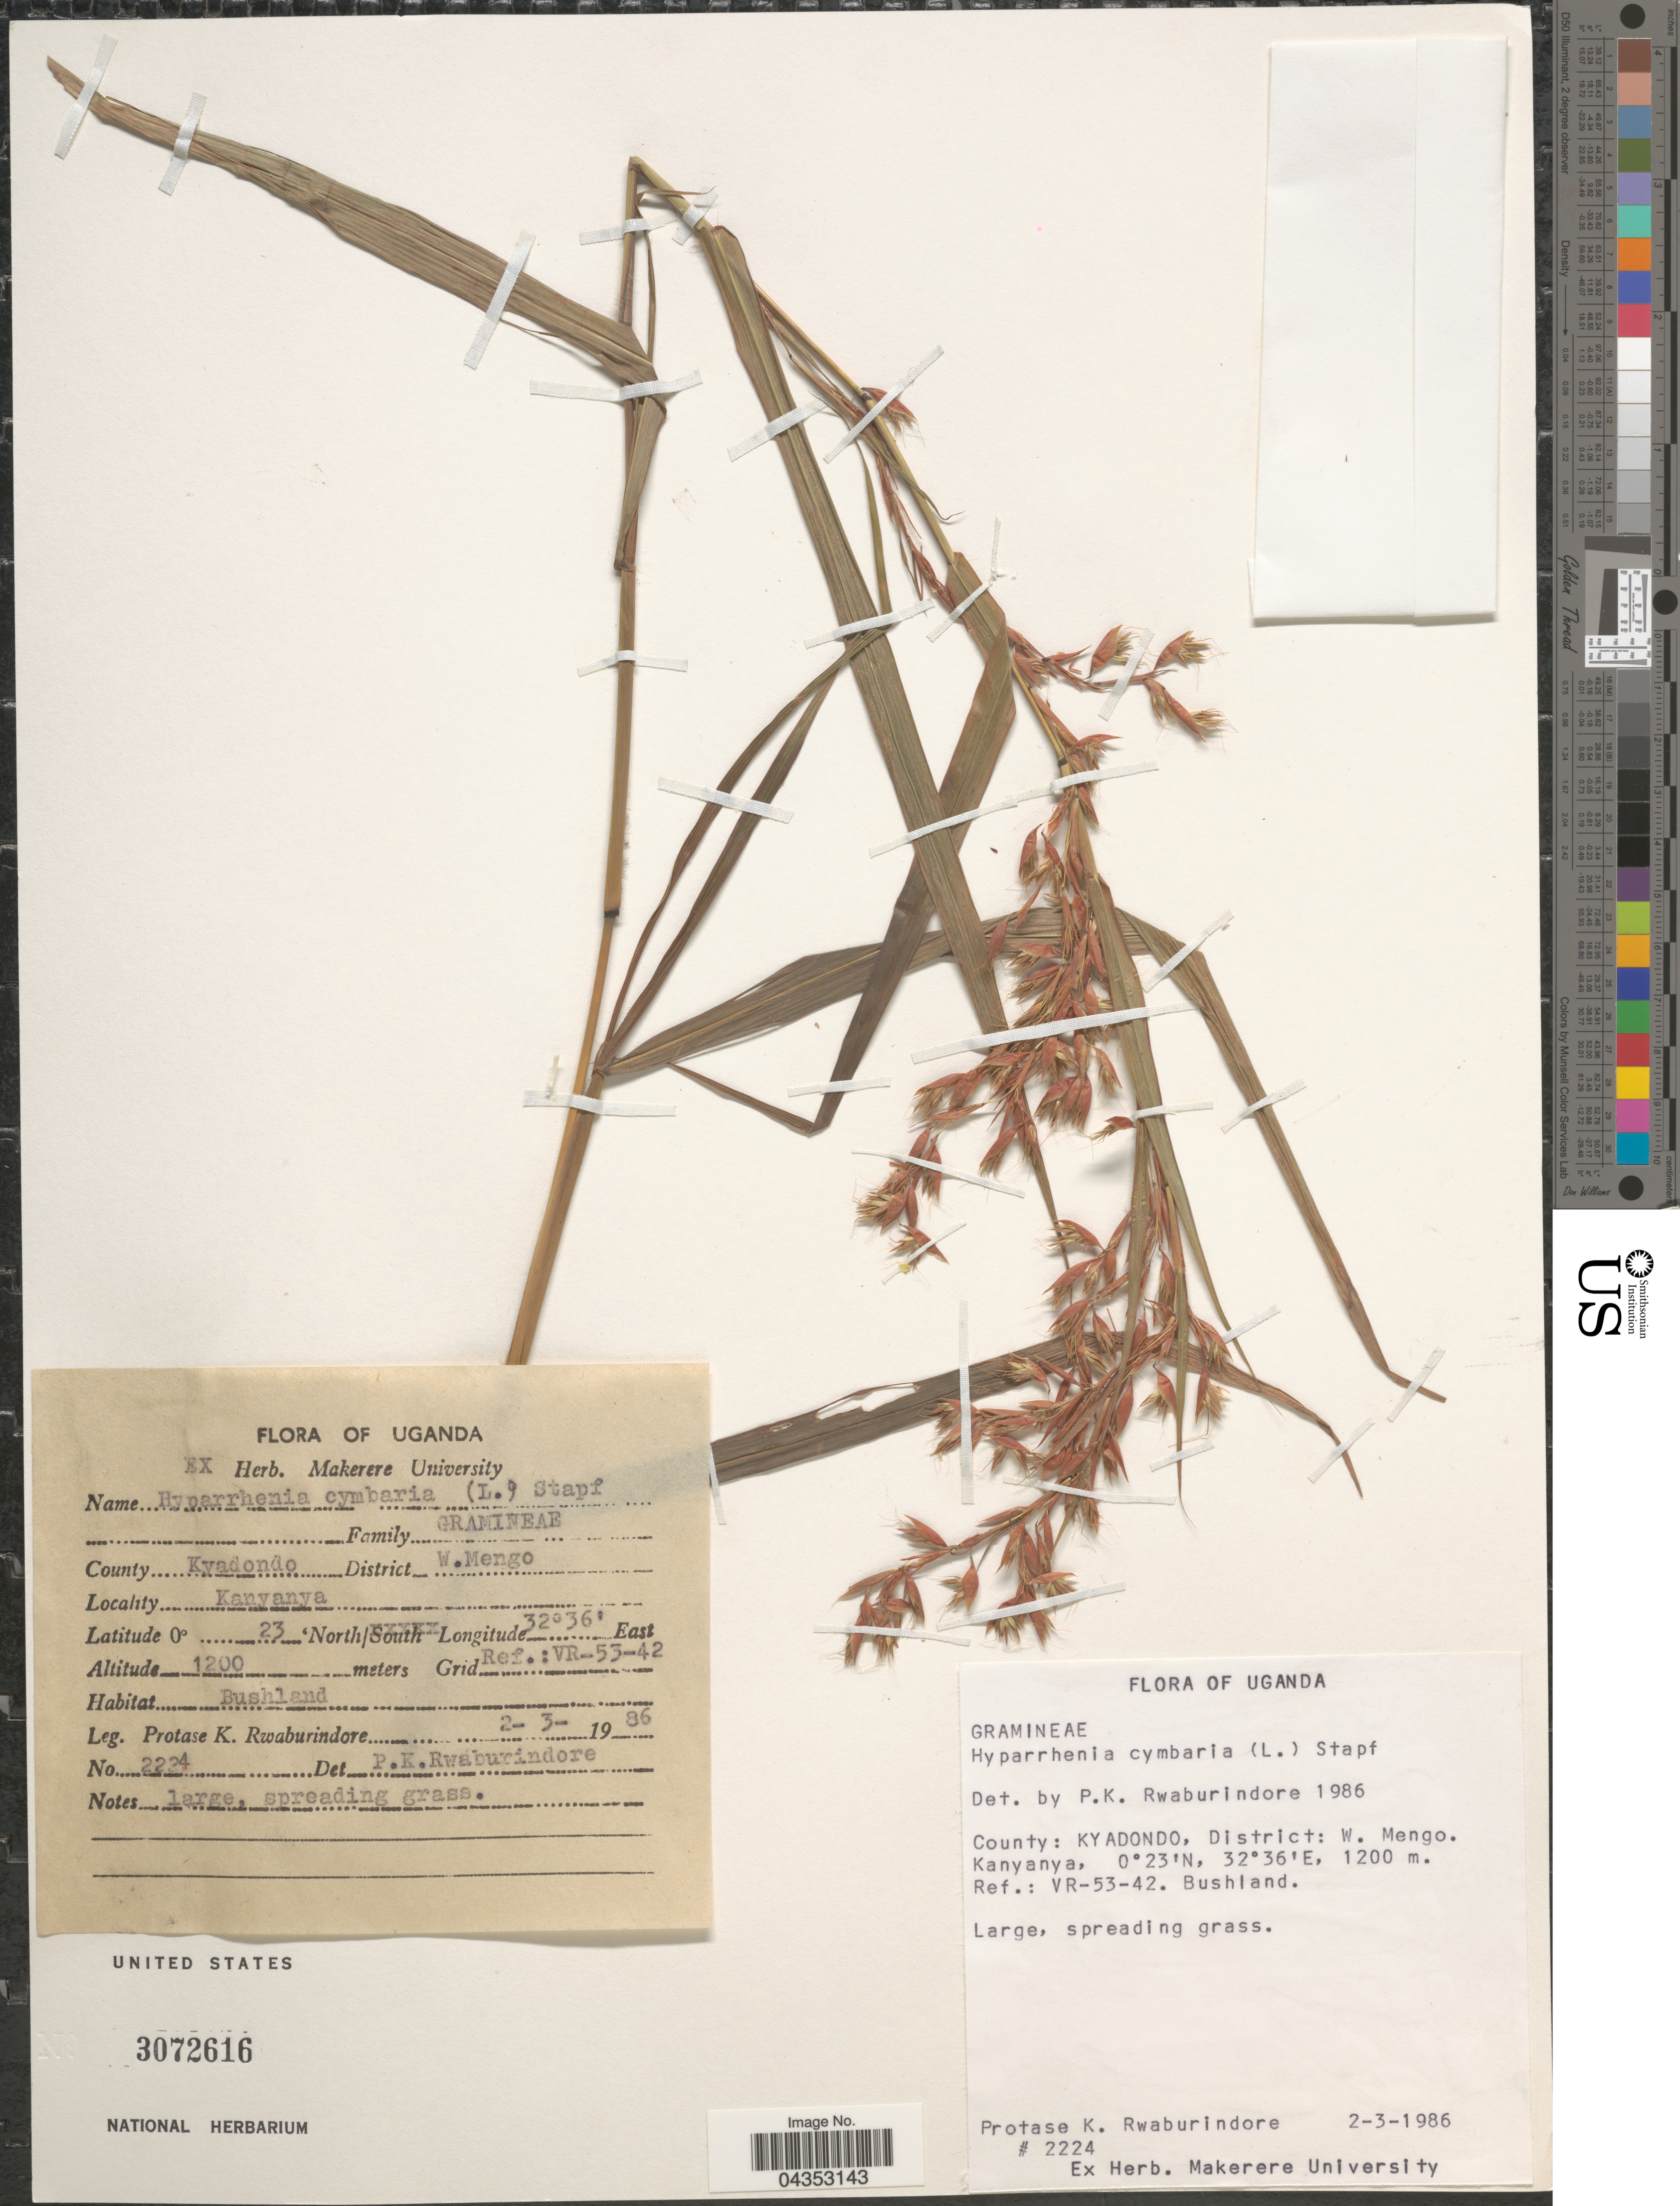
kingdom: Plantae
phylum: Tracheophyta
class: Liliopsida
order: Poales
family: Poaceae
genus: Hyparrhenia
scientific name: Hyparrhenia cymbaria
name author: (L.) Stapf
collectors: P. Rwaburindore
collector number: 2224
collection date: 1986-03-02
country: Uganda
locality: County: Kyadondo, District: W. Mengo. Kanyanya, Ref.: VR-53-42.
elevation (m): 1200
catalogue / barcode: US 3072616